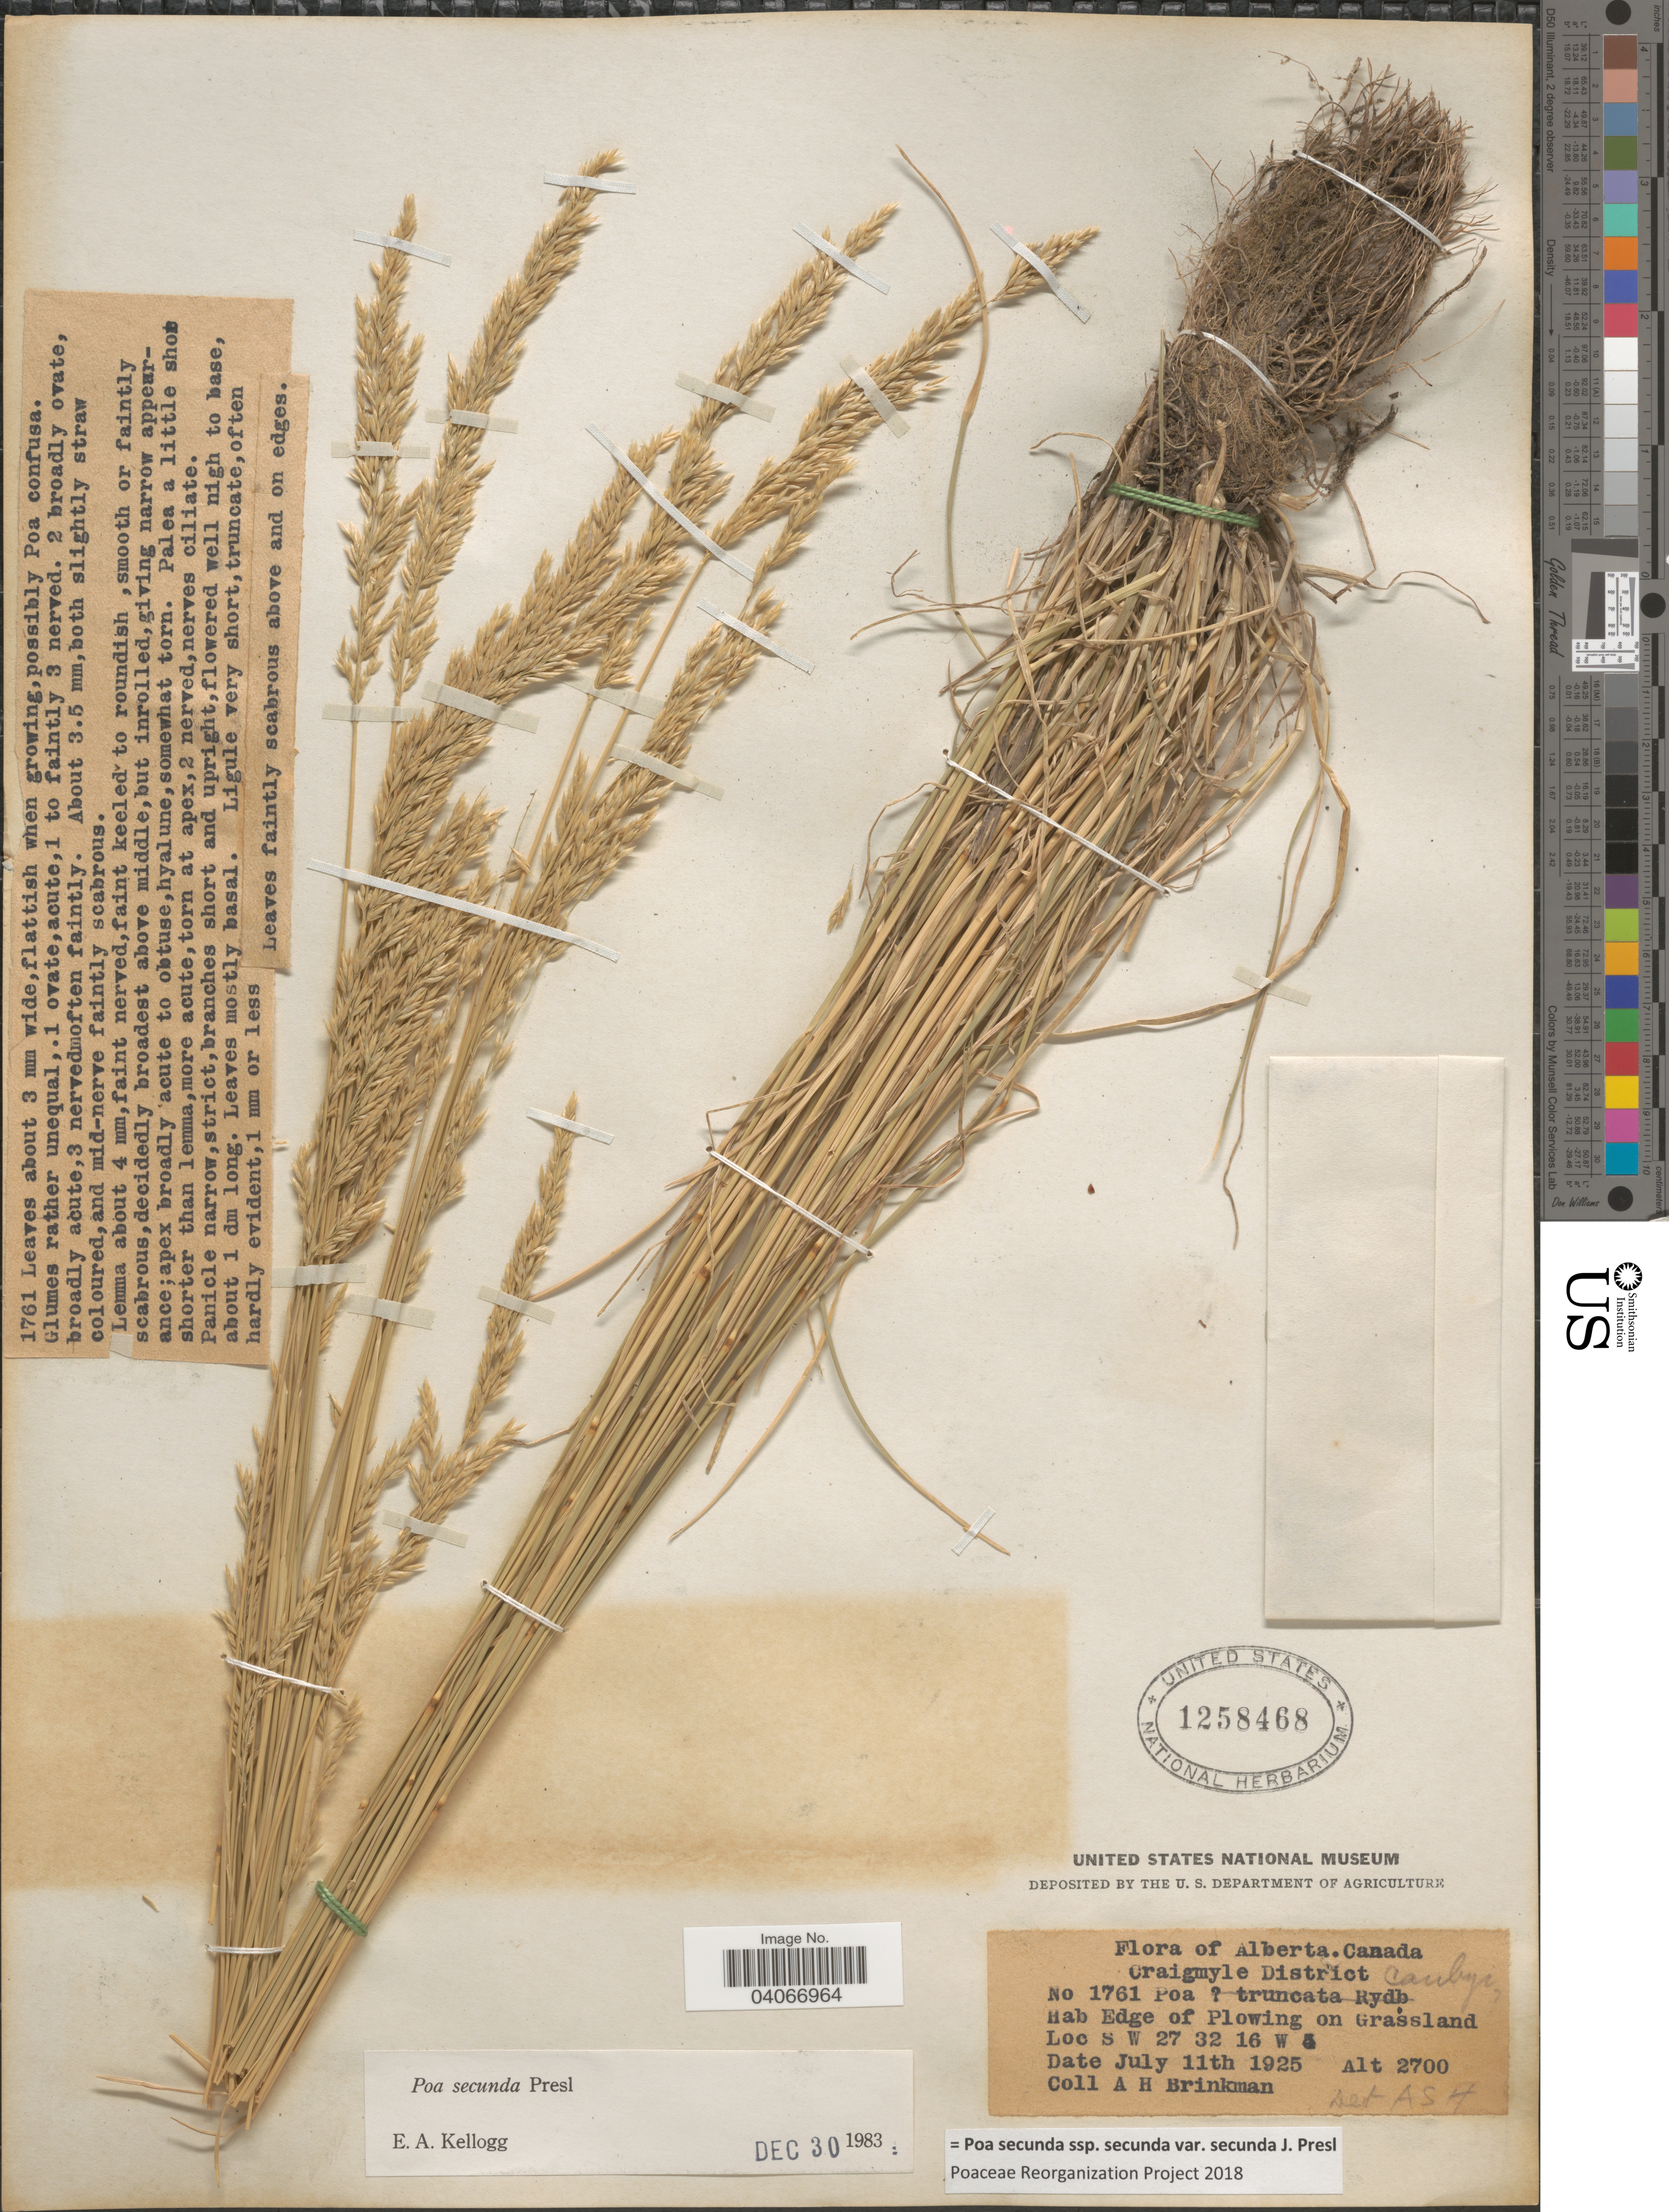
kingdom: Plantae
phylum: Tracheophyta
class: Liliopsida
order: Poales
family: Poaceae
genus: Poa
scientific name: Poa secunda subsp. secunda var. secunda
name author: J. Presl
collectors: A. Brinkman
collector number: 1761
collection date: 1925-07-11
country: Canada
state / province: Alberta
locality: Craigmyle District. Edge of Plowing on Grassland. S W 27 32 16 W 3.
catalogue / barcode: US 1258468